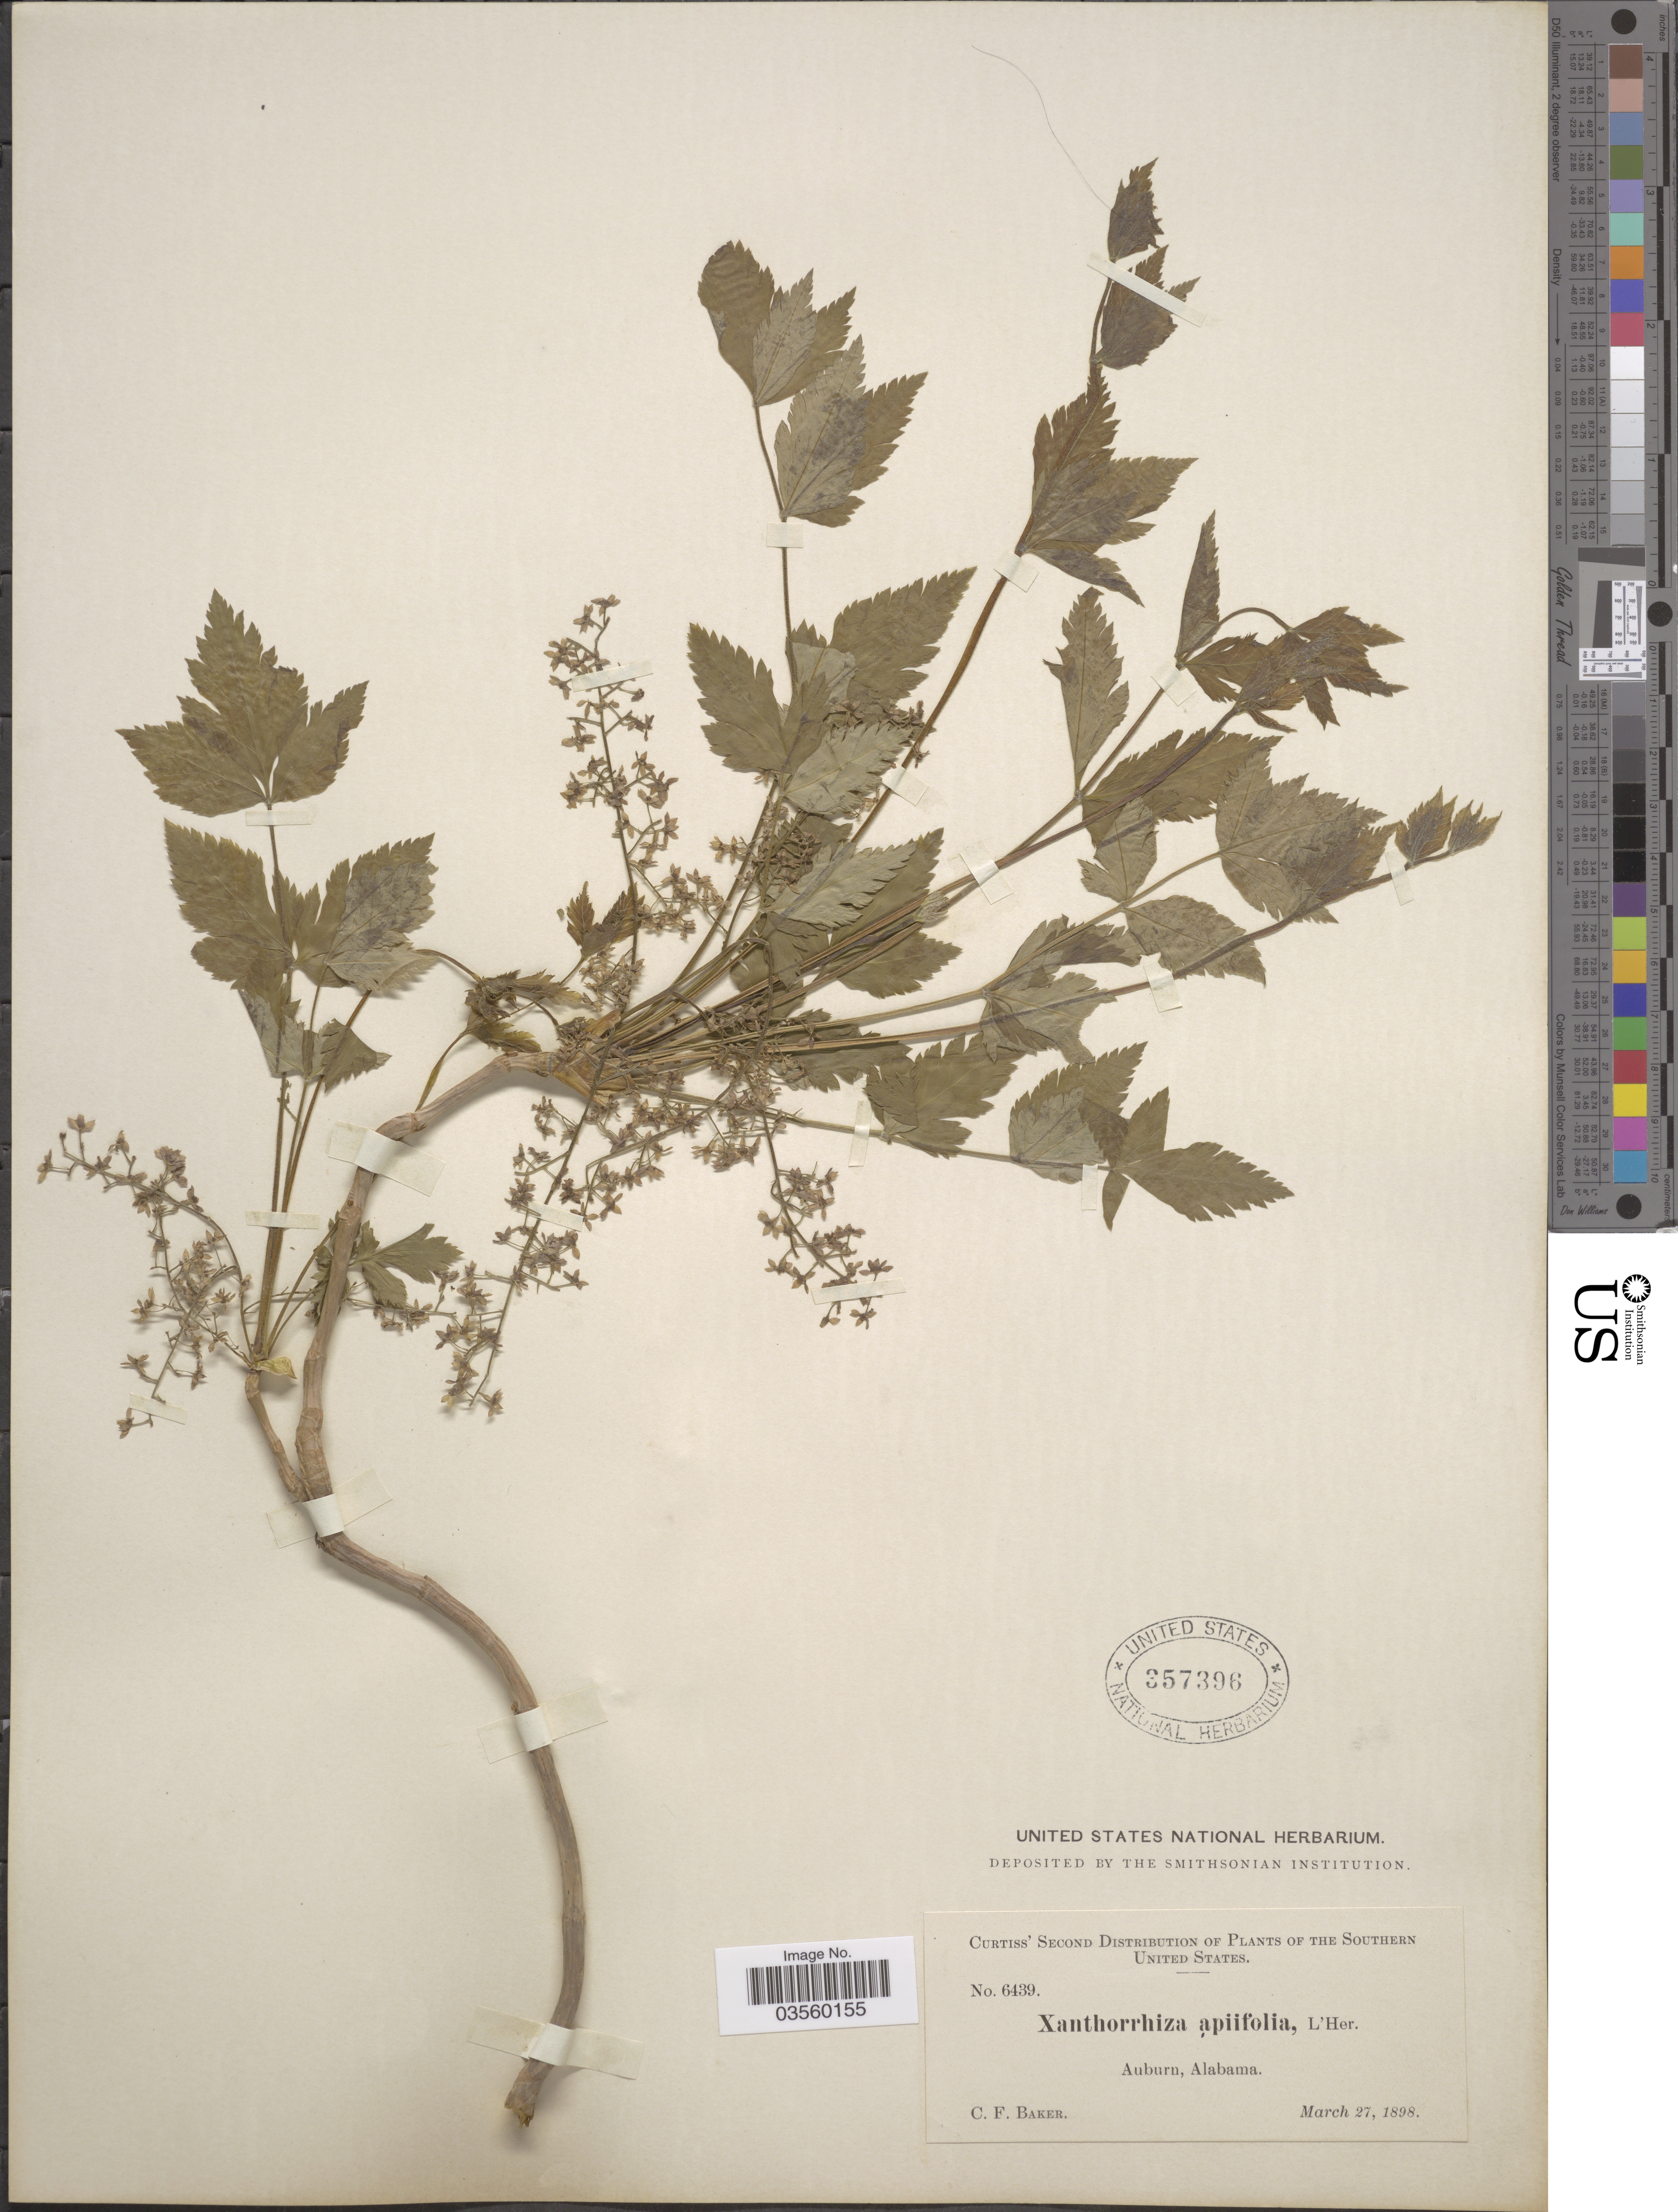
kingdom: Plantae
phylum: Tracheophyta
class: Magnoliopsida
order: Ranunculales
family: Ranunculaceae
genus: Xanthorhiza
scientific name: Xanthorhiza apiifolia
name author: L'Hér.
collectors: C. F. Baker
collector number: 6439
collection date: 1898-03-27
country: United States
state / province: Alabama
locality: Southern United States. Auburn.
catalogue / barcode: US 357396